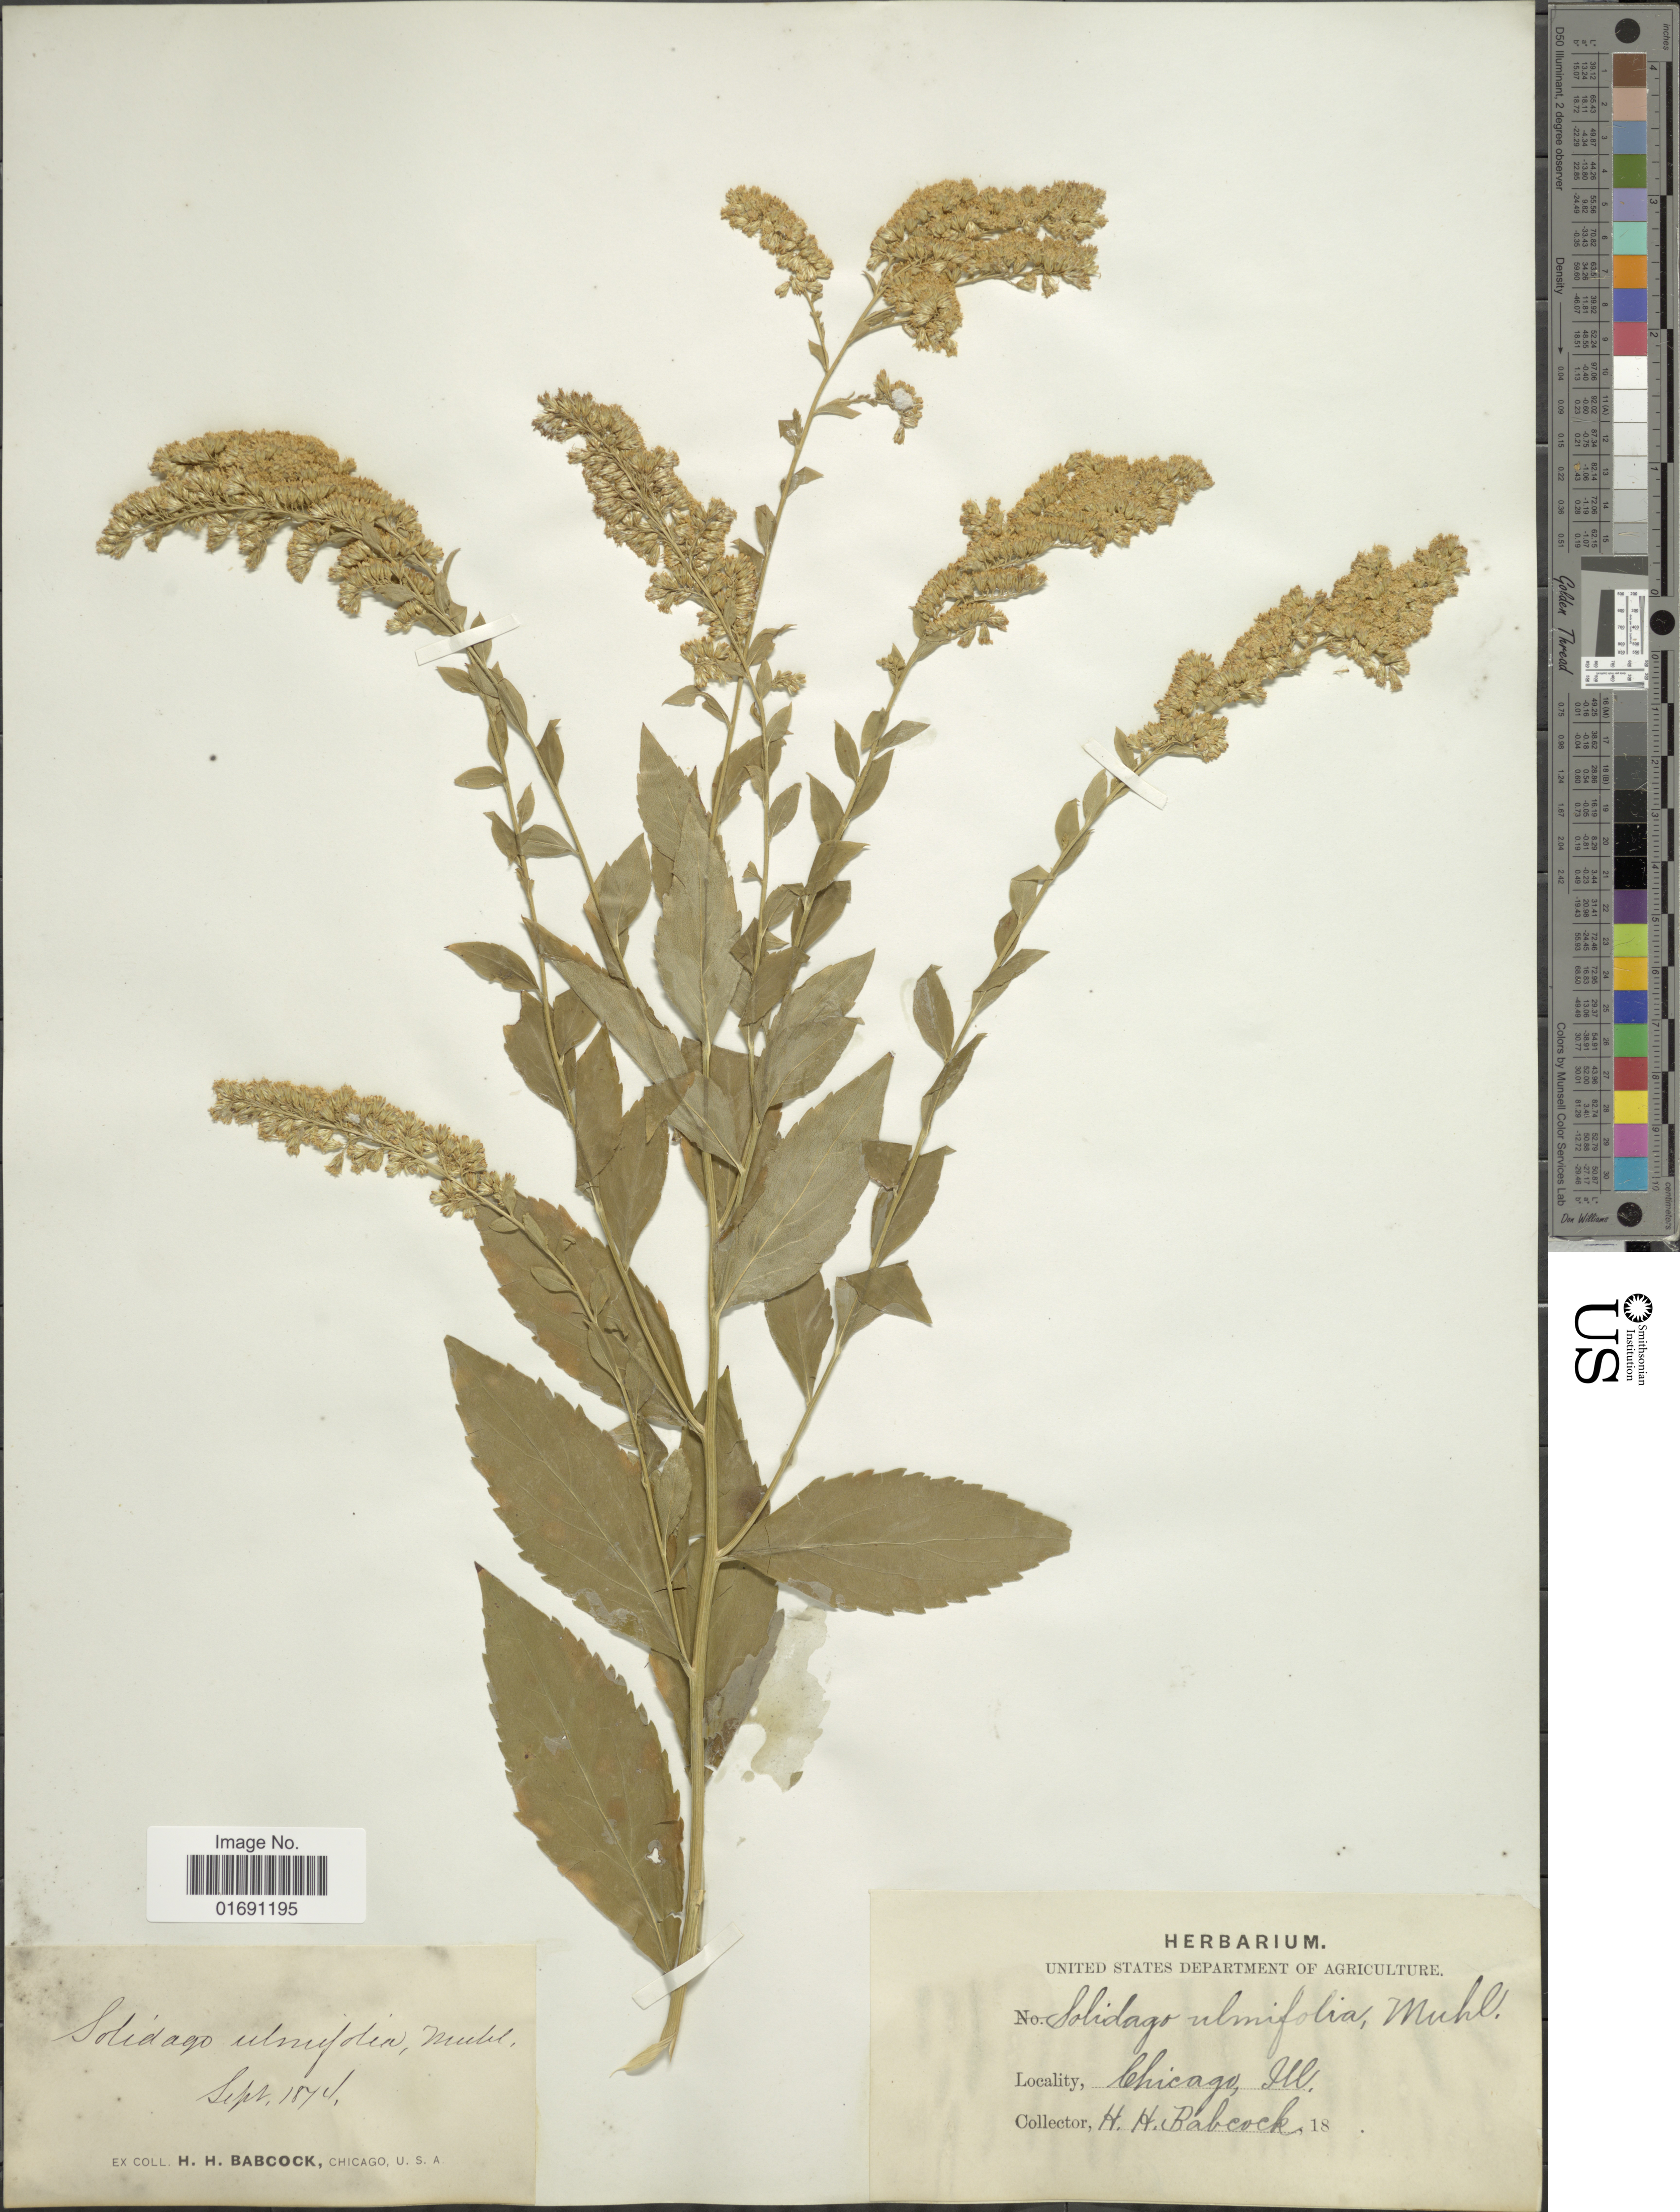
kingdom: Plantae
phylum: Tracheophyta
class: Magnoliopsida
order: Asterales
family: Asteraceae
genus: Solidago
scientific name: Solidago ulmifolia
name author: Muhl. ex Willd.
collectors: H. Babcock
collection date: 1874-09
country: United States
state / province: Illinois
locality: Chicago